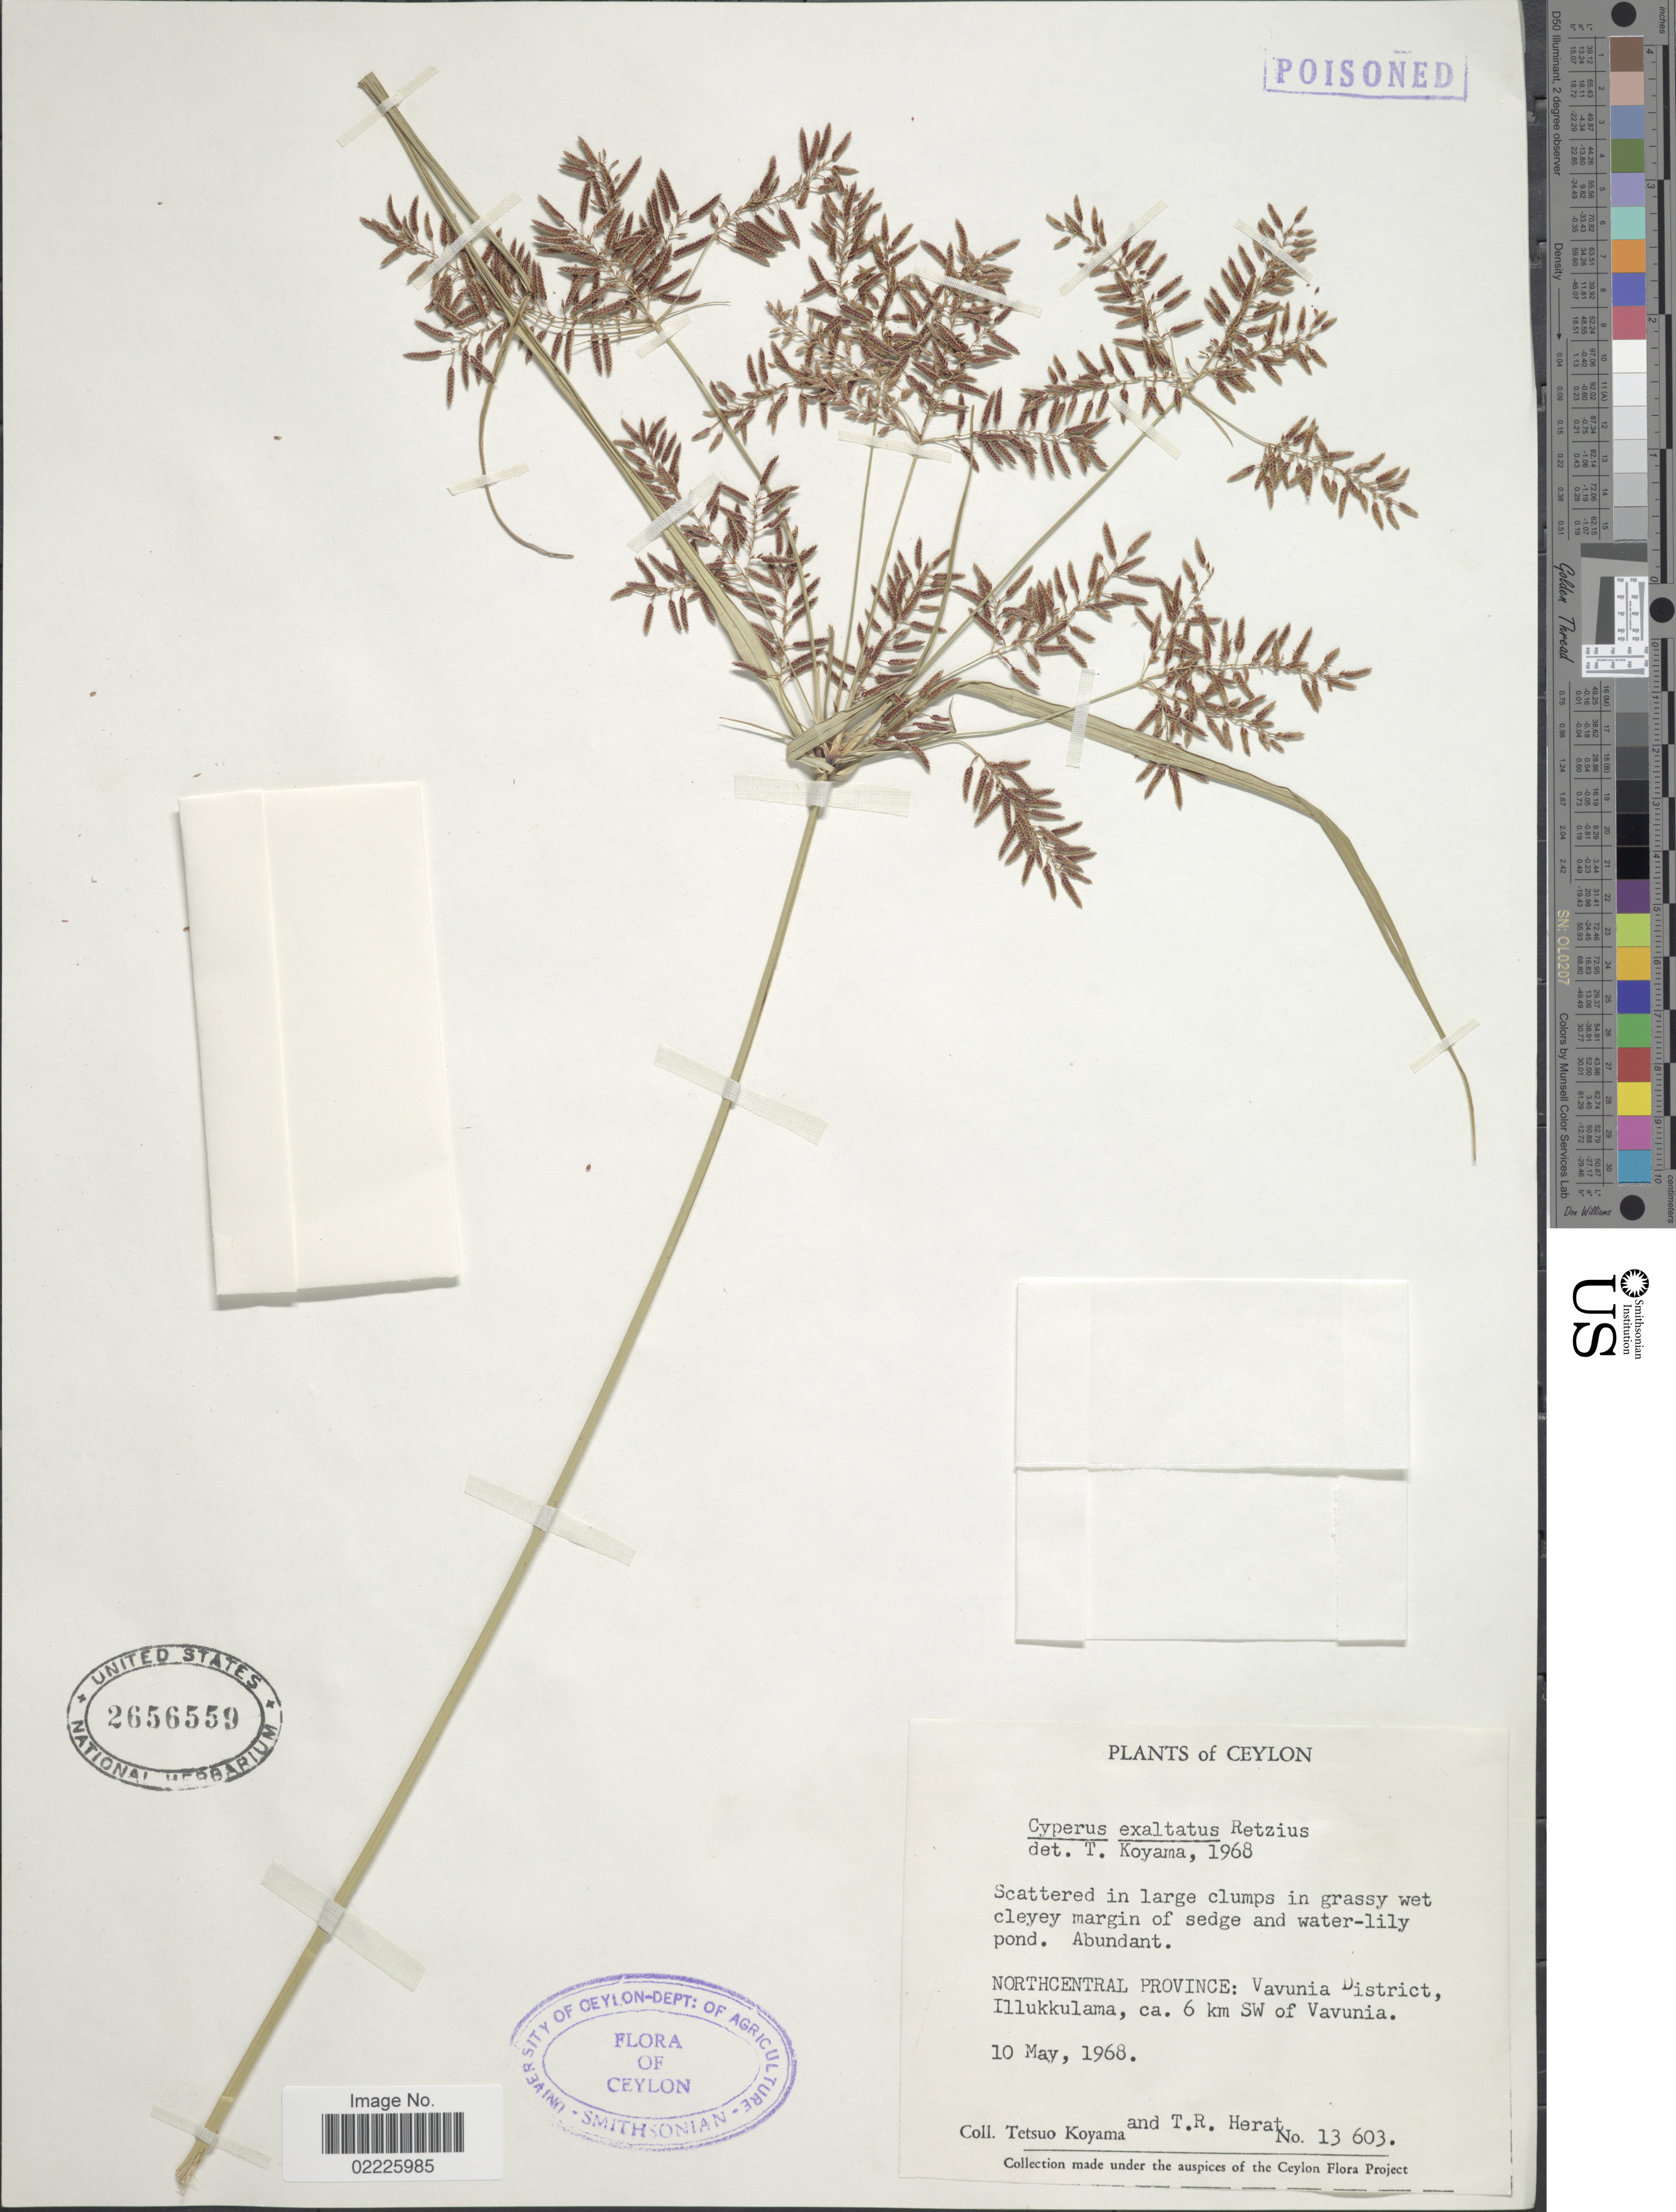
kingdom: Plantae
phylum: Tracheophyta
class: Liliopsida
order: Poales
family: Cyperaceae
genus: Cyperus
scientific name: Cyperus exaltatus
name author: Retz.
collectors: T. Koyama & T. R. Herat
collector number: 13603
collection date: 1968-05-10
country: Sri Lanka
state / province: North Central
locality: Ceylon, Vavunia District, Illukkulama, ca. 6 km SW of Vavunia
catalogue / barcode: US 2656559